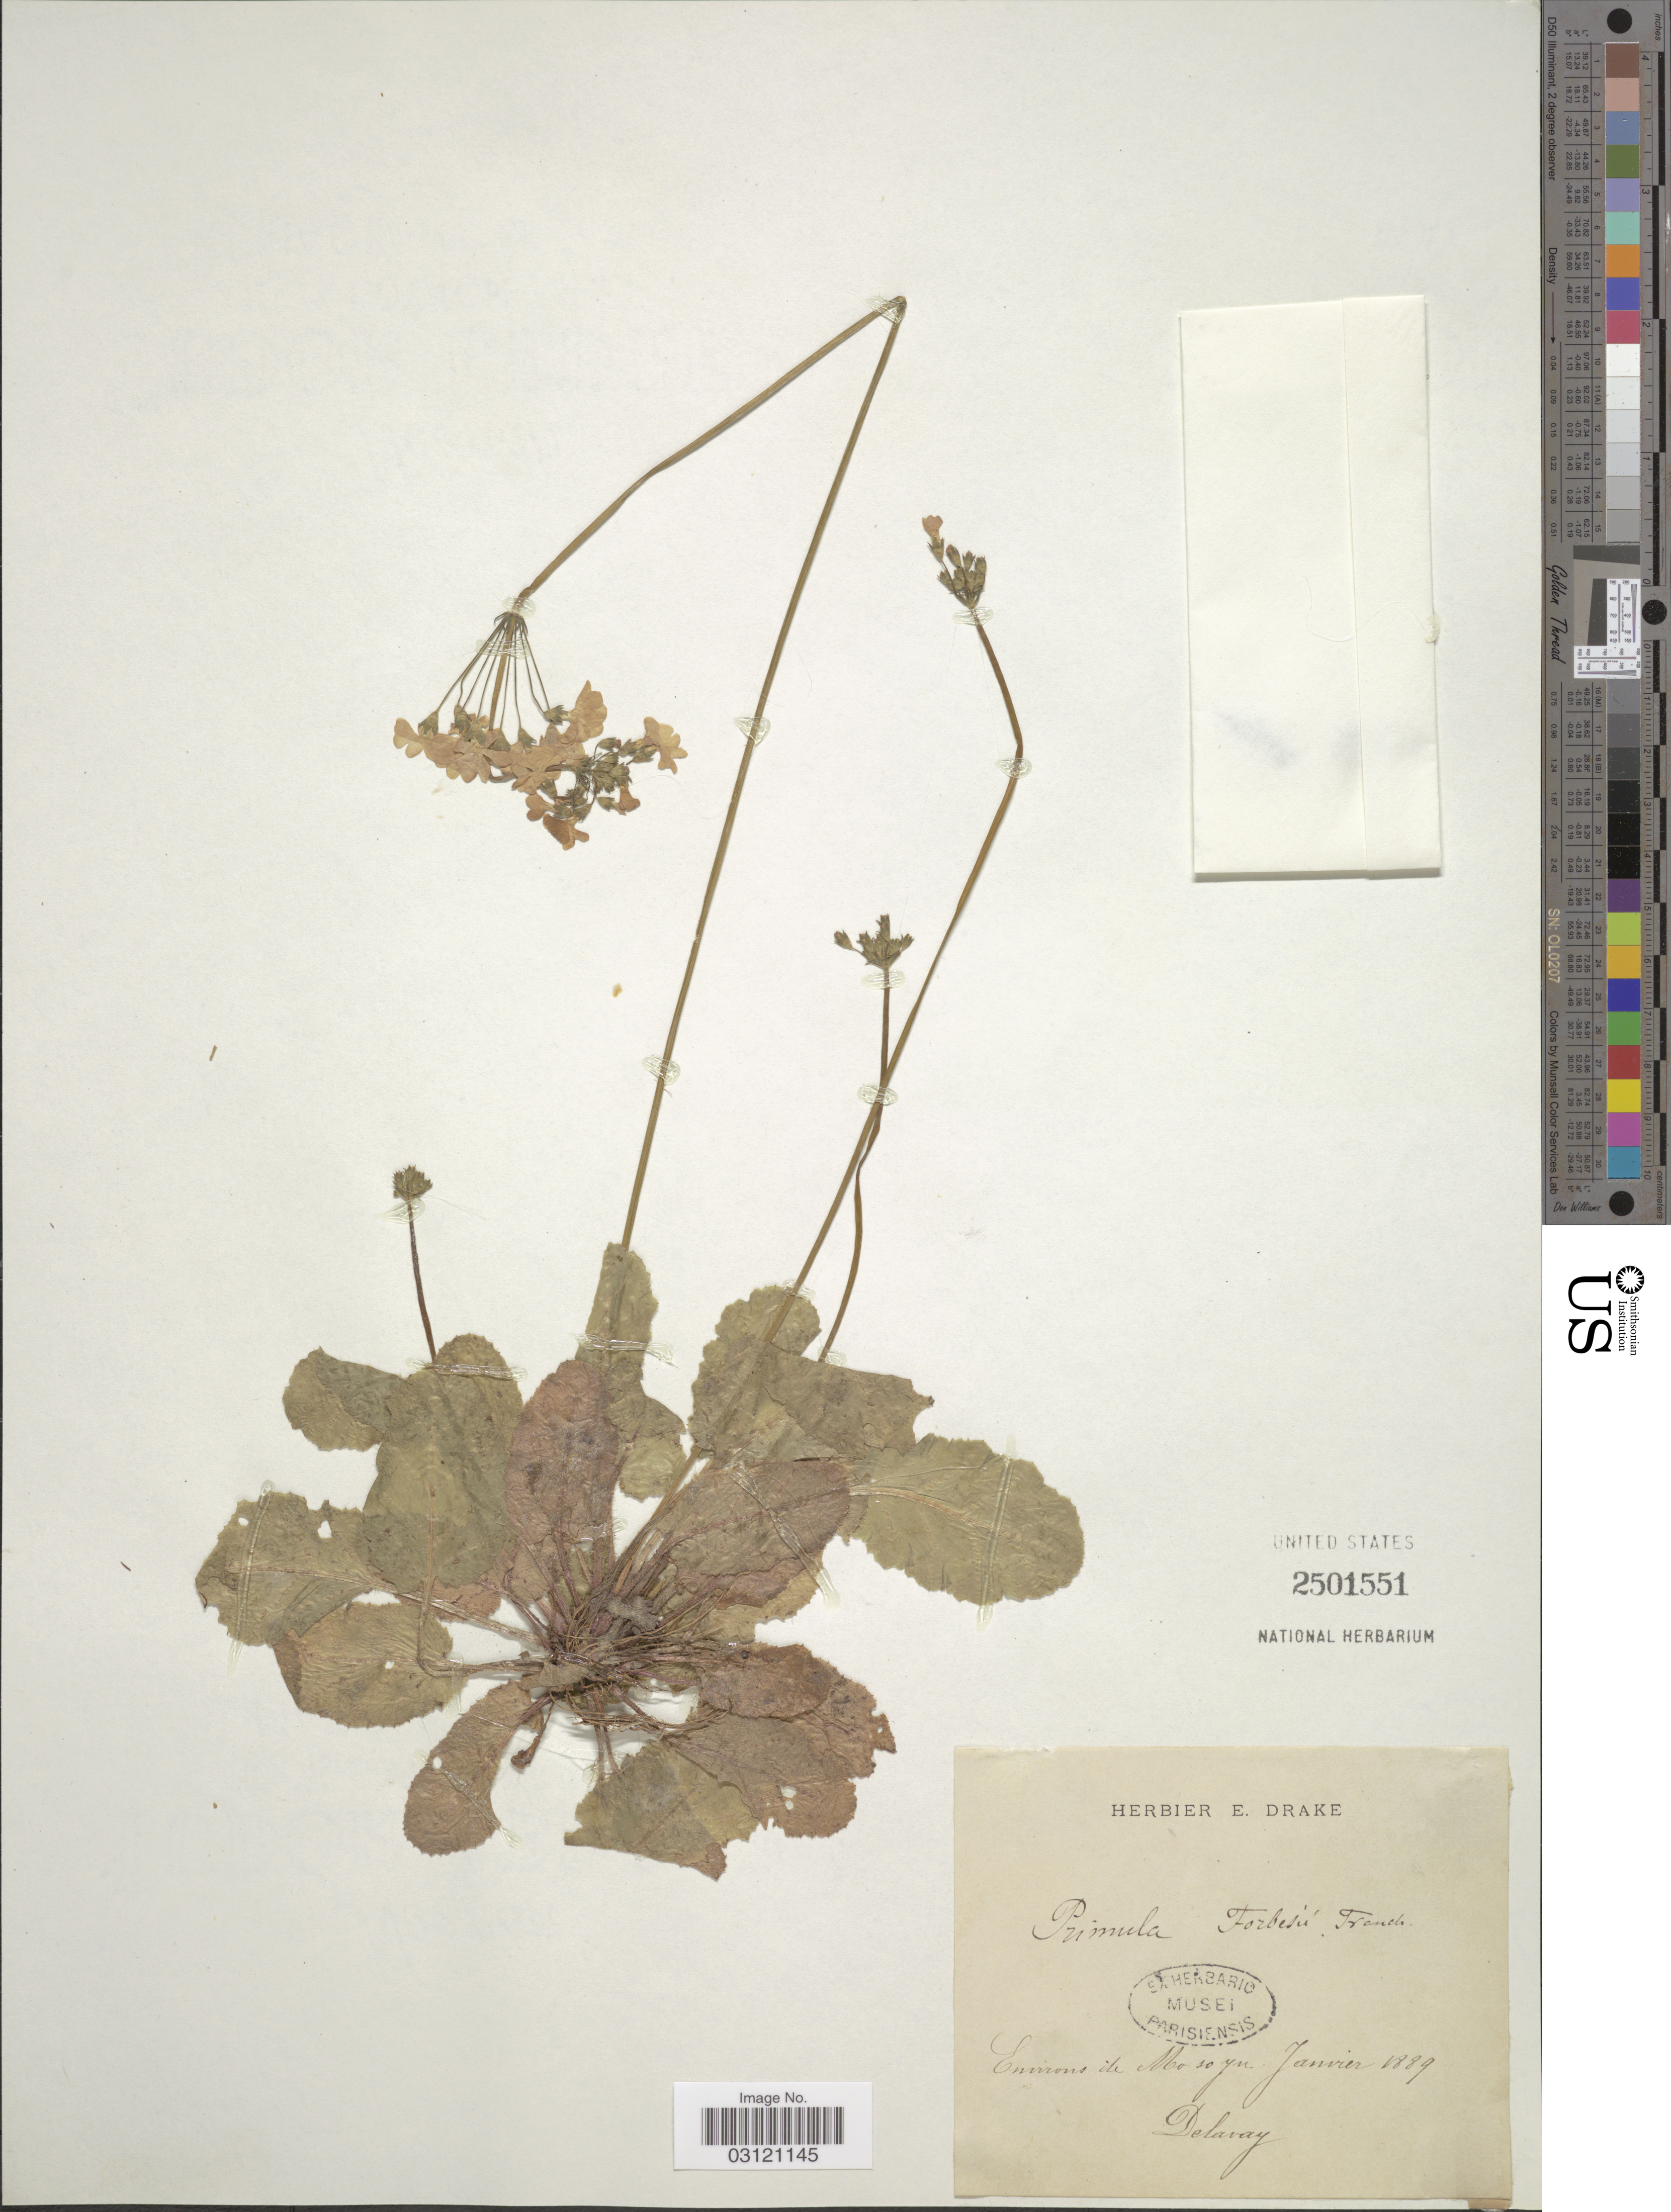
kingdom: Plantae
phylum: Tracheophyta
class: Magnoliopsida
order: Ericales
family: Primulaceae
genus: Primula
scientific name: Primula forbesii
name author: Franch.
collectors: Delavay, --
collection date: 1889-01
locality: Environs de Mosoyu.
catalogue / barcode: US 2501551